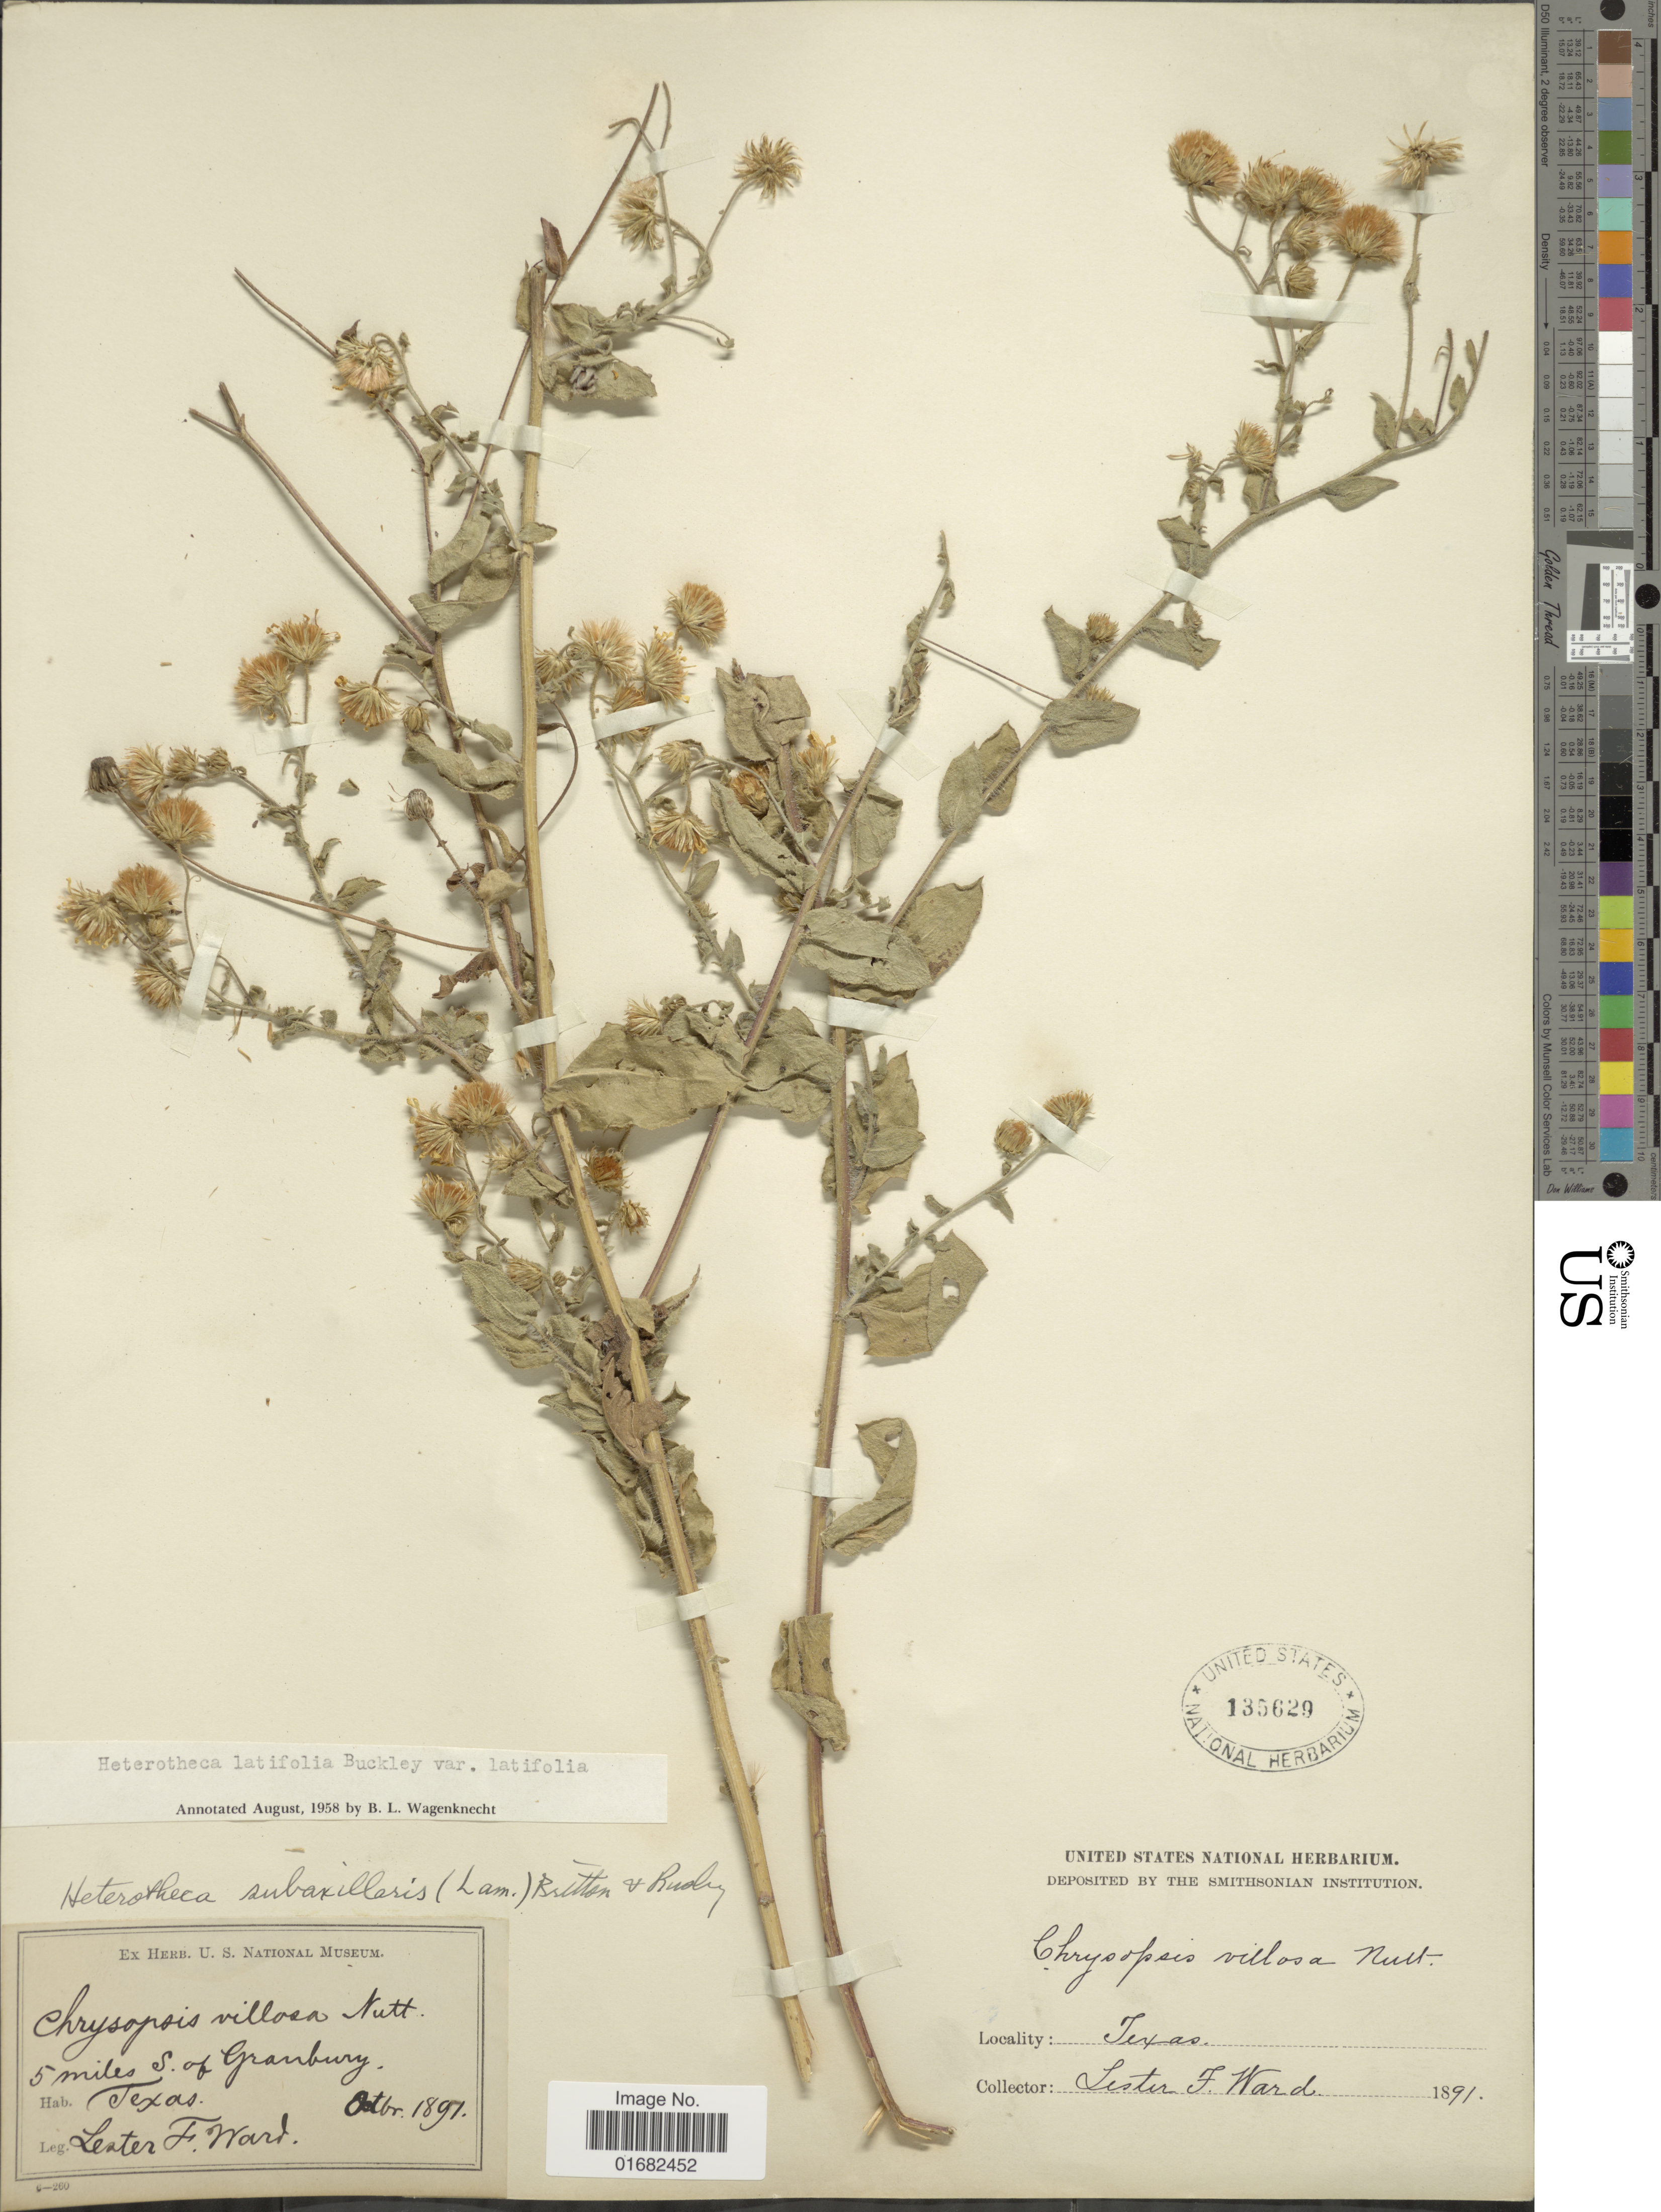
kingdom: Plantae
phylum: Tracheophyta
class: Magnoliopsida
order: Asterales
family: Asteraceae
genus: Heterotheca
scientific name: Heterotheca latifolia var. latifolia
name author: Buckley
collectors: L. F. Ward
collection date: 1891-10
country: United States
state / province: Texas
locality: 5 miles S. of Granbury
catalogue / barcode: US 135629